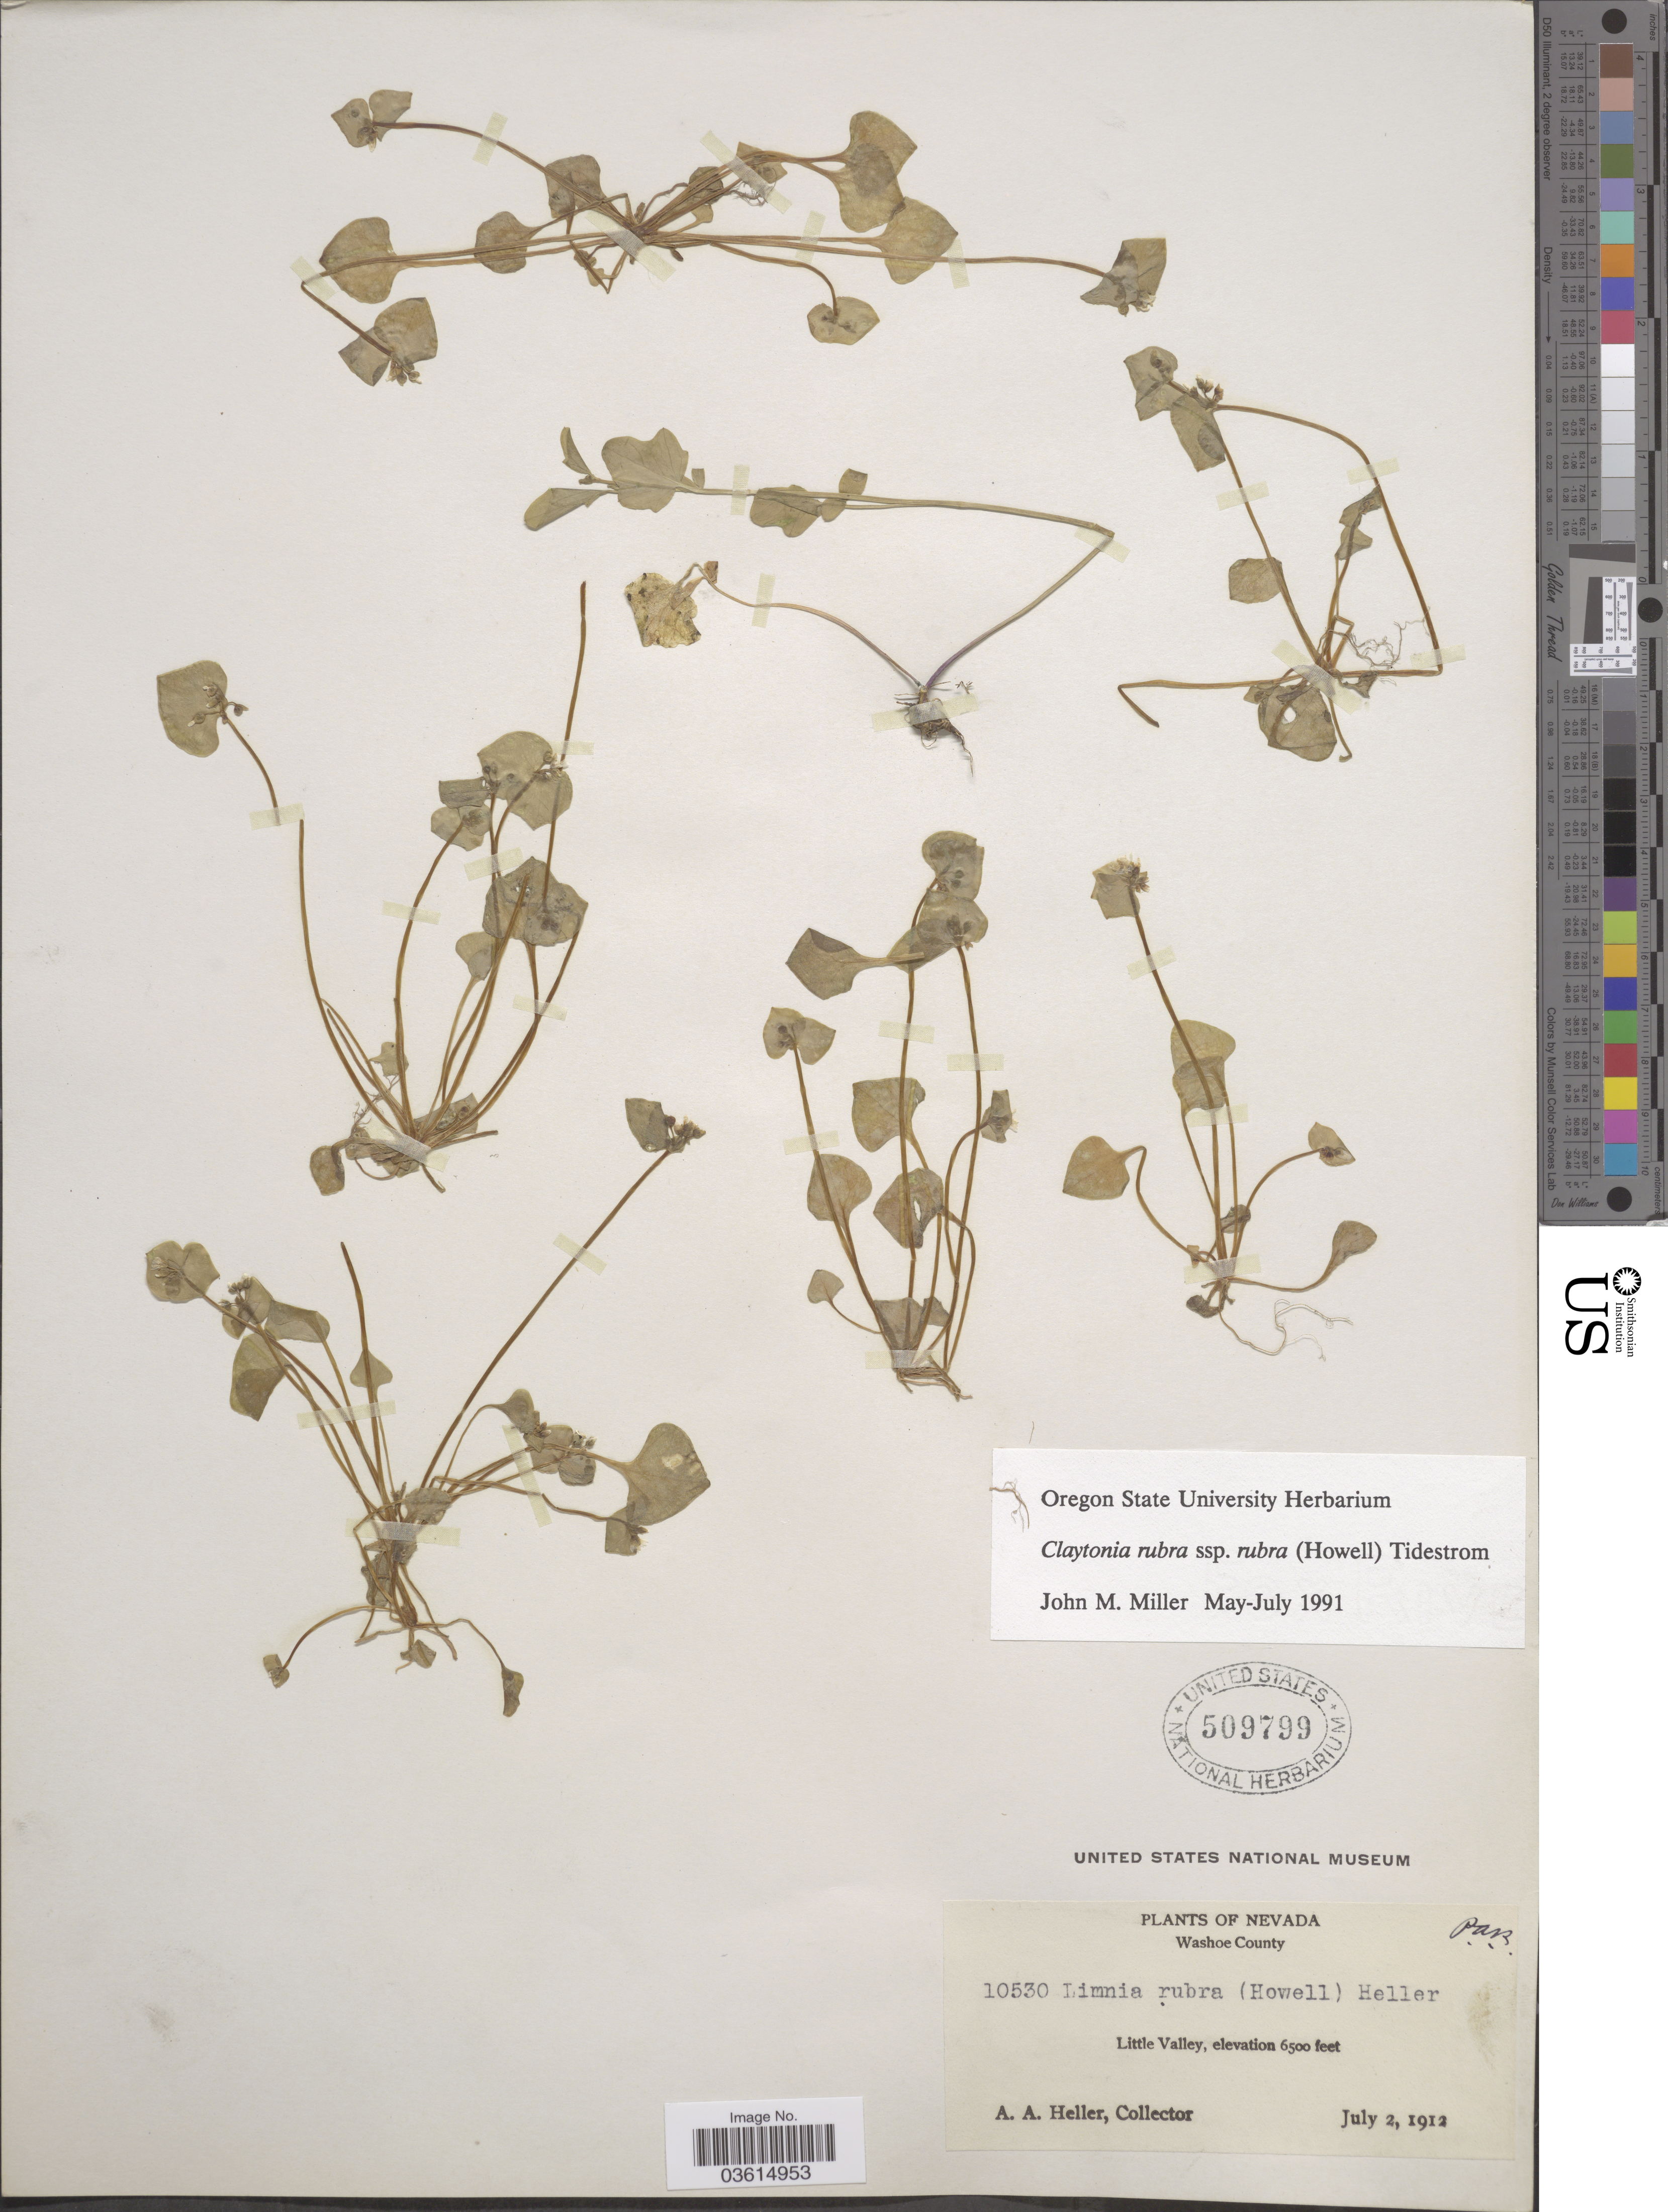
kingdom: Plantae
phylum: Tracheophyta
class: Magnoliopsida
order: Caryophyllales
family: Montiaceae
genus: Claytonia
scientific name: Claytonia rubra subsp. rubra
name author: (Howell) Tidestr.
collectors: A. A. Heller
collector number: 10530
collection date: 1912-07-02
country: United States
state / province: Nevada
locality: Washoe County. Little Valley.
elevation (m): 1981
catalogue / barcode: US 509799